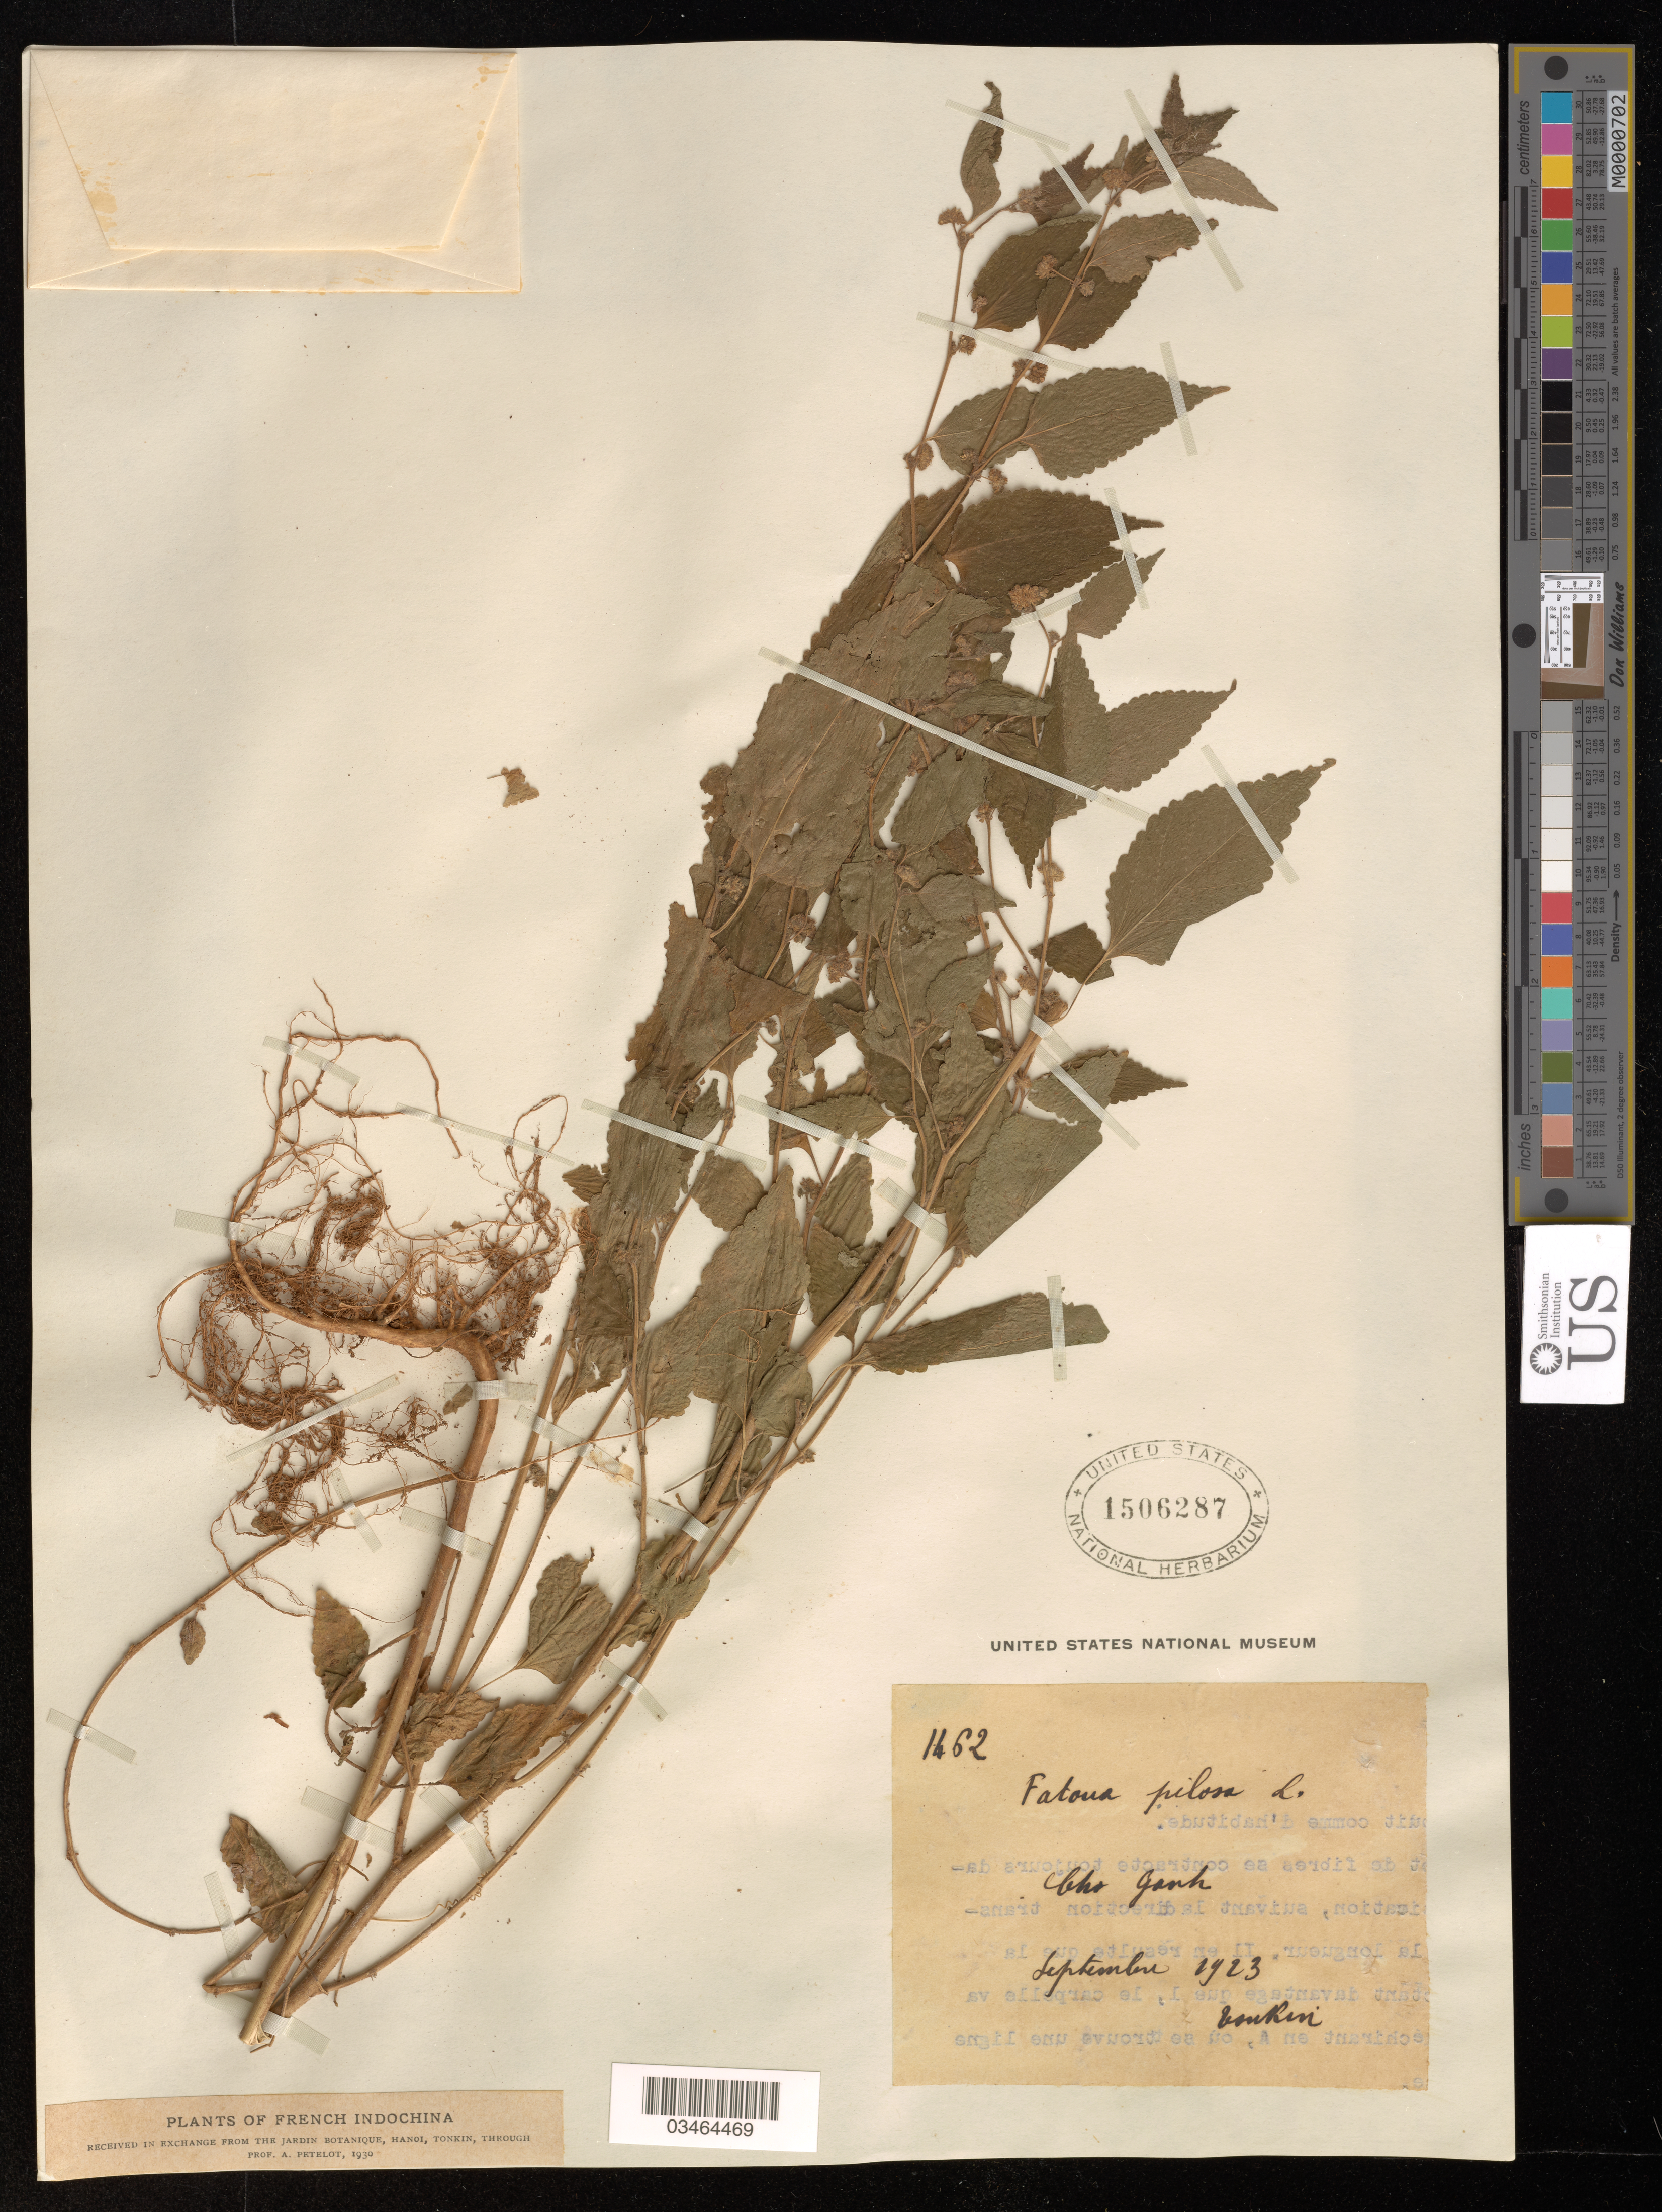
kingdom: Plantae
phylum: Tracheophyta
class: Magnoliopsida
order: Rosales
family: Moraceae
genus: Fatoua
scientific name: Fatoua pilosa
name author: Gaudich.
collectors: -. Tonkin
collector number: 1462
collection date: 1923-09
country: Vietnam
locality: French Indochina. Cho Ganh.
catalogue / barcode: US 1506287